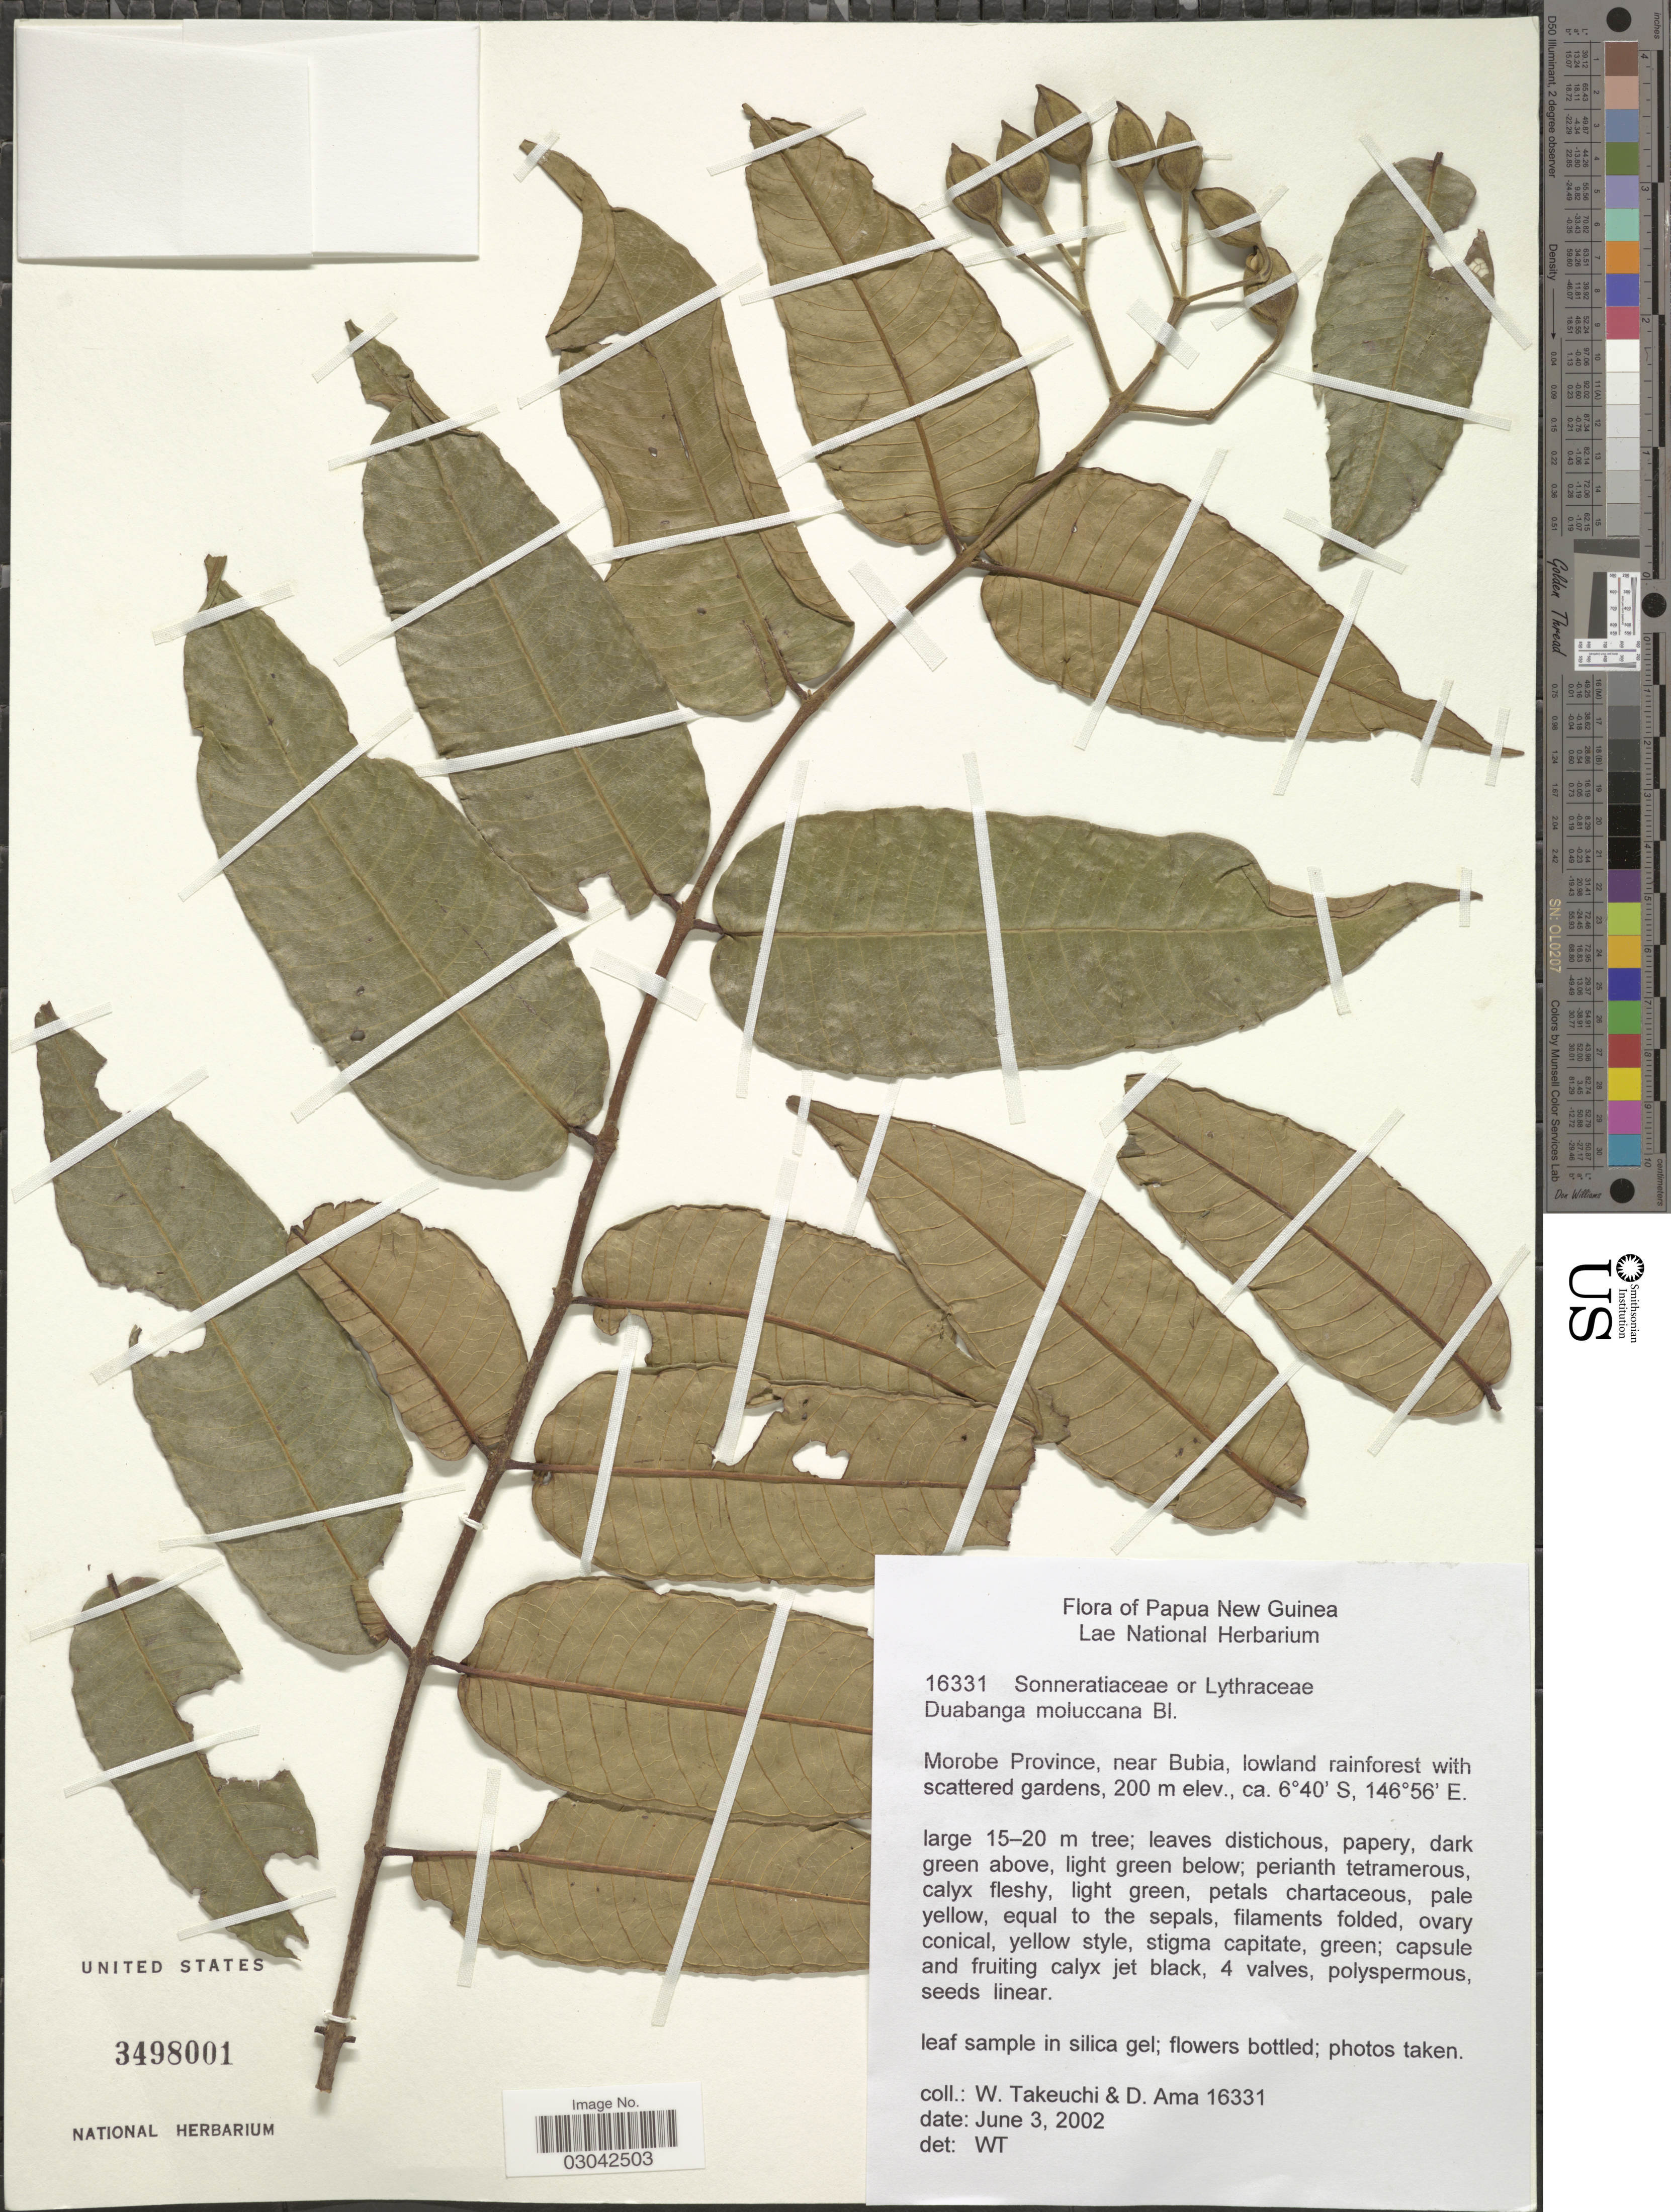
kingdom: Plantae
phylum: Tracheophyta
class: Magnoliopsida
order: Myrtales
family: Lythraceae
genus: Duabanga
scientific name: Duabanga moluccana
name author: Blume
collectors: W. Takeuchi & D. Ama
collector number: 16331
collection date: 2002-06-03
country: Papua New Guinea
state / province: Morobe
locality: Near Bubia.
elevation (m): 200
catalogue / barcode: US 3498001